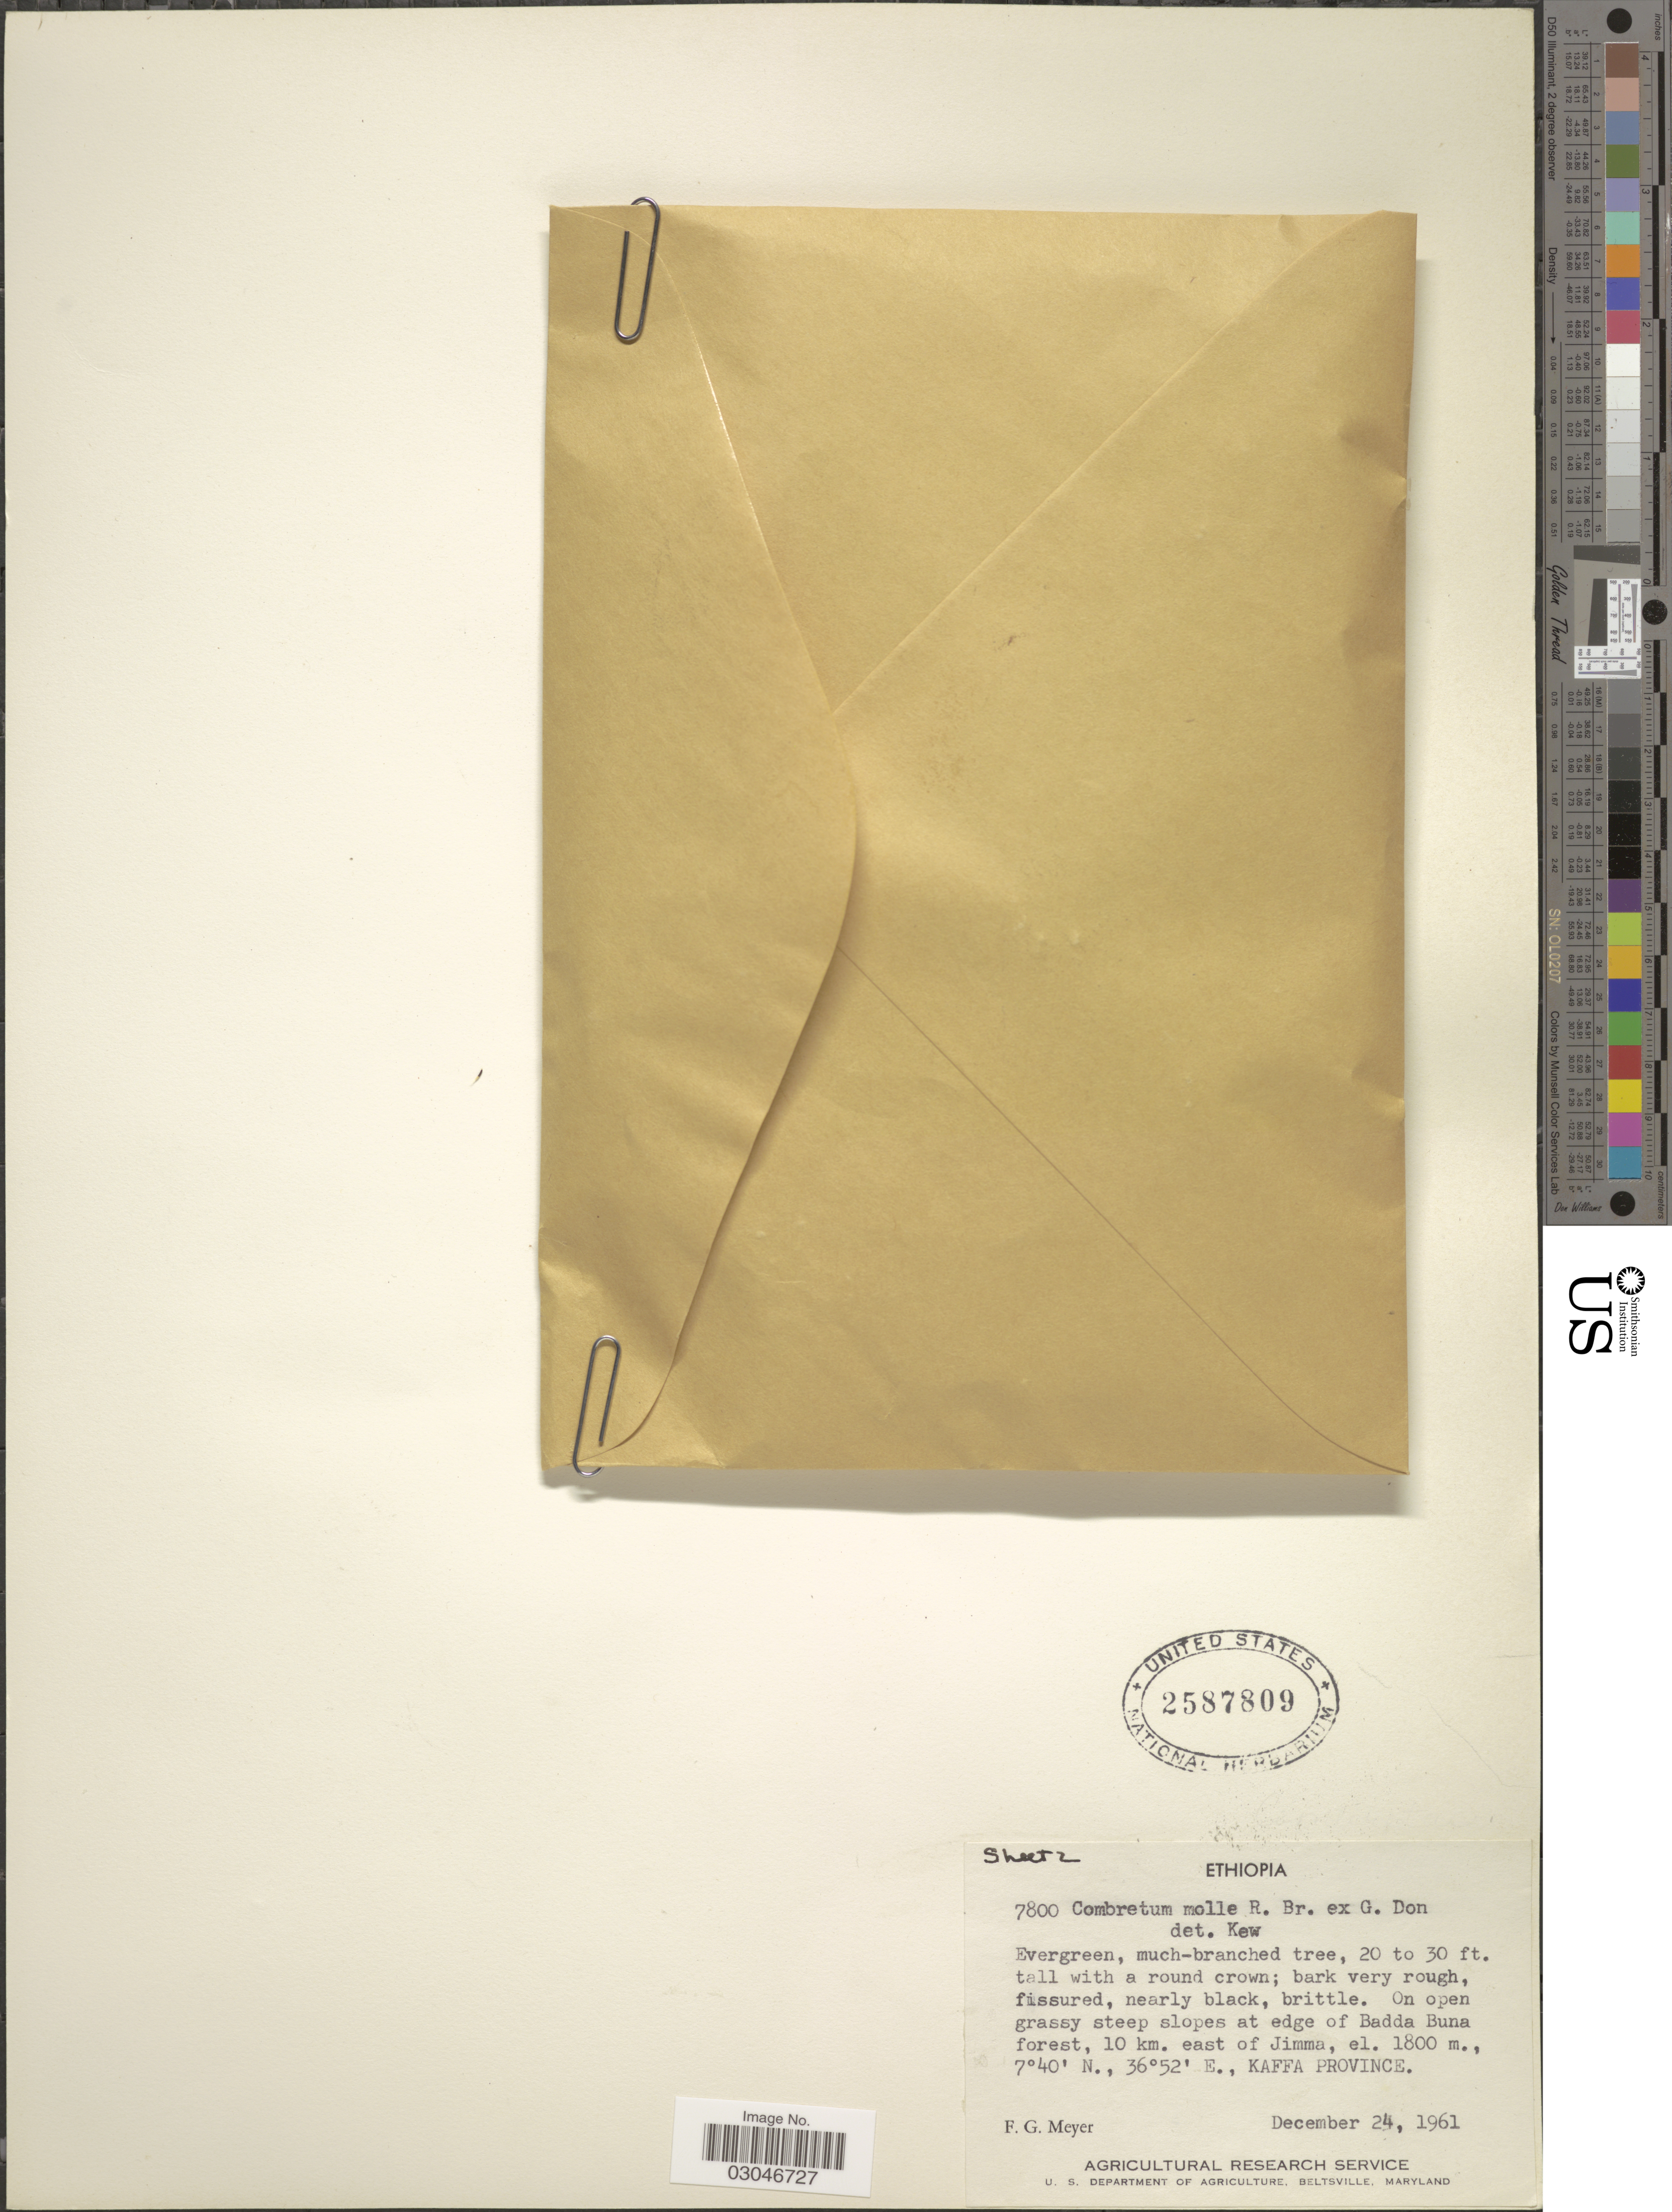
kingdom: Plantae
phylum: Tracheophyta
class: Magnoliopsida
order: Myrtales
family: Combretaceae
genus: Combretum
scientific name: Combretum molle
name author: R. Br. ex G. Don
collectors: F. G. Meyer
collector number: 7800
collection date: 1961-12-24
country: Ethiopia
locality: On open grassy steep slopes at edge of Badda Buna forest, 10 km. east of Jimma, Kaffa Province.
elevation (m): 1800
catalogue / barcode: US 2587809